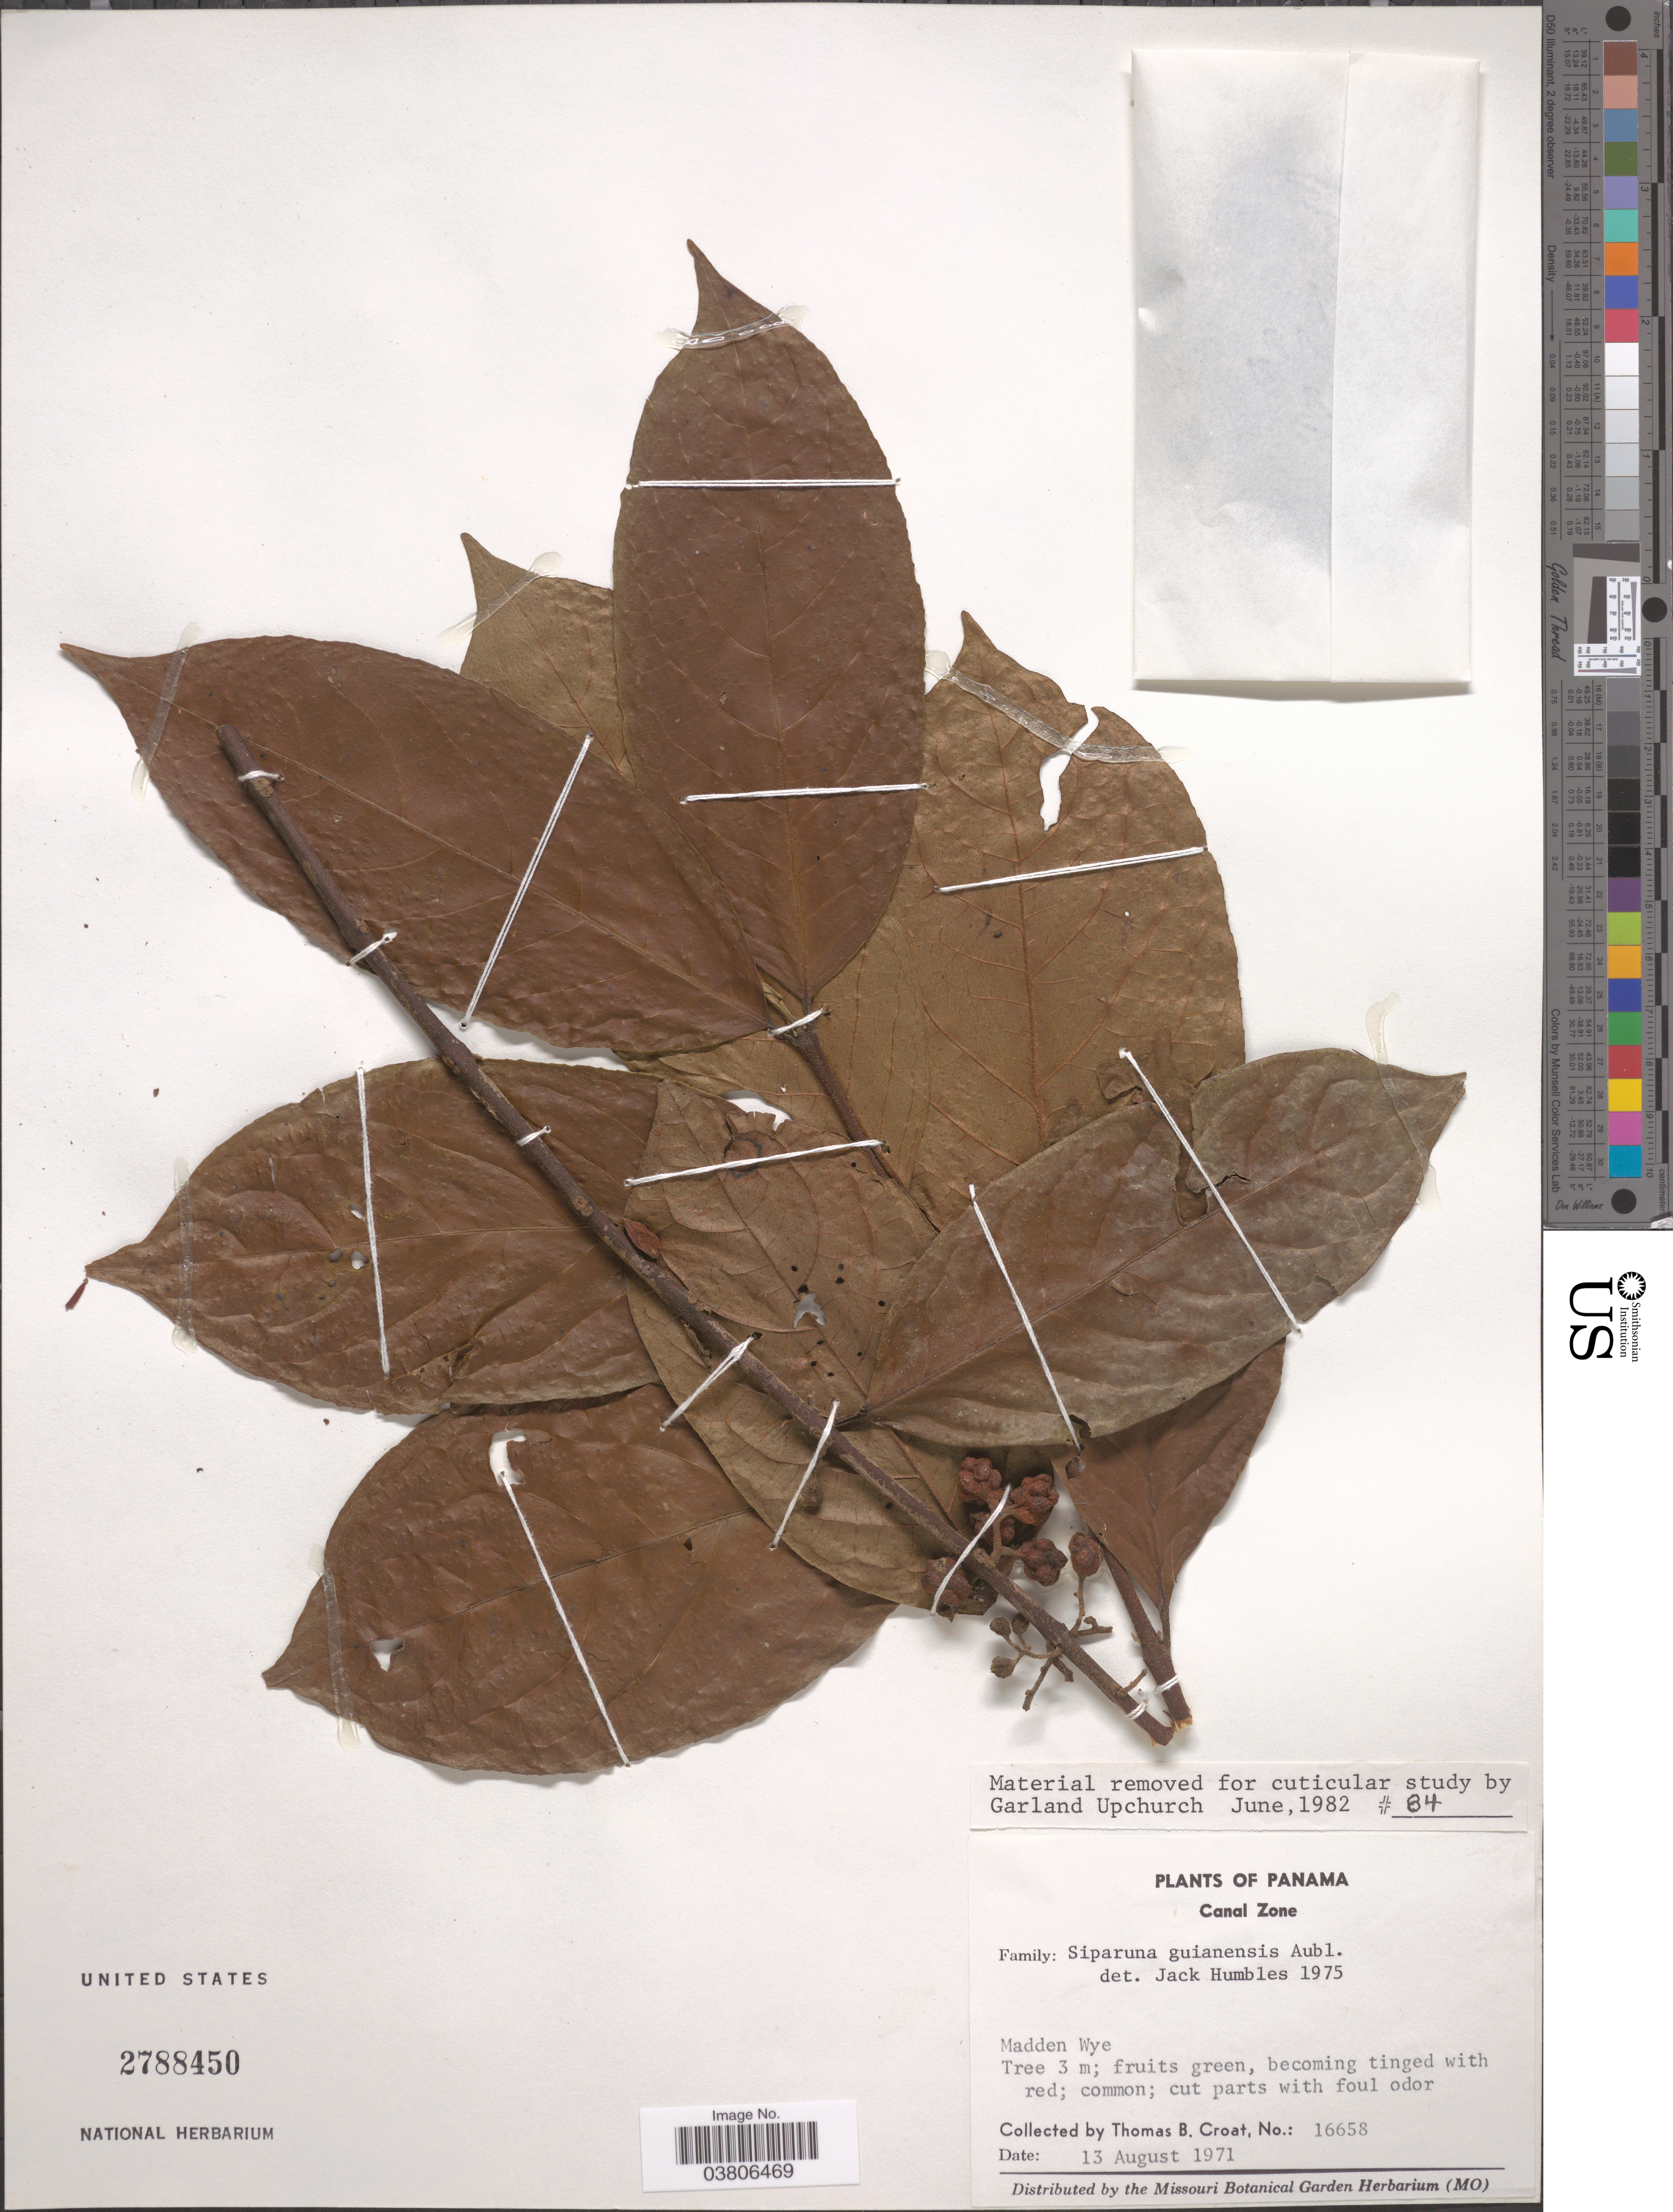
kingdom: Plantae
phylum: Tracheophyta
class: Magnoliopsida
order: Laurales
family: Siparunaceae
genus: Siparuna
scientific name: Siparuna guianensis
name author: Aubl.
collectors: T. B. Croat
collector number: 16658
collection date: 1971-08-13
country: Panama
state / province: Colón / Panamá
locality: Canal Zone. Madden Wye.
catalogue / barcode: US 2788450